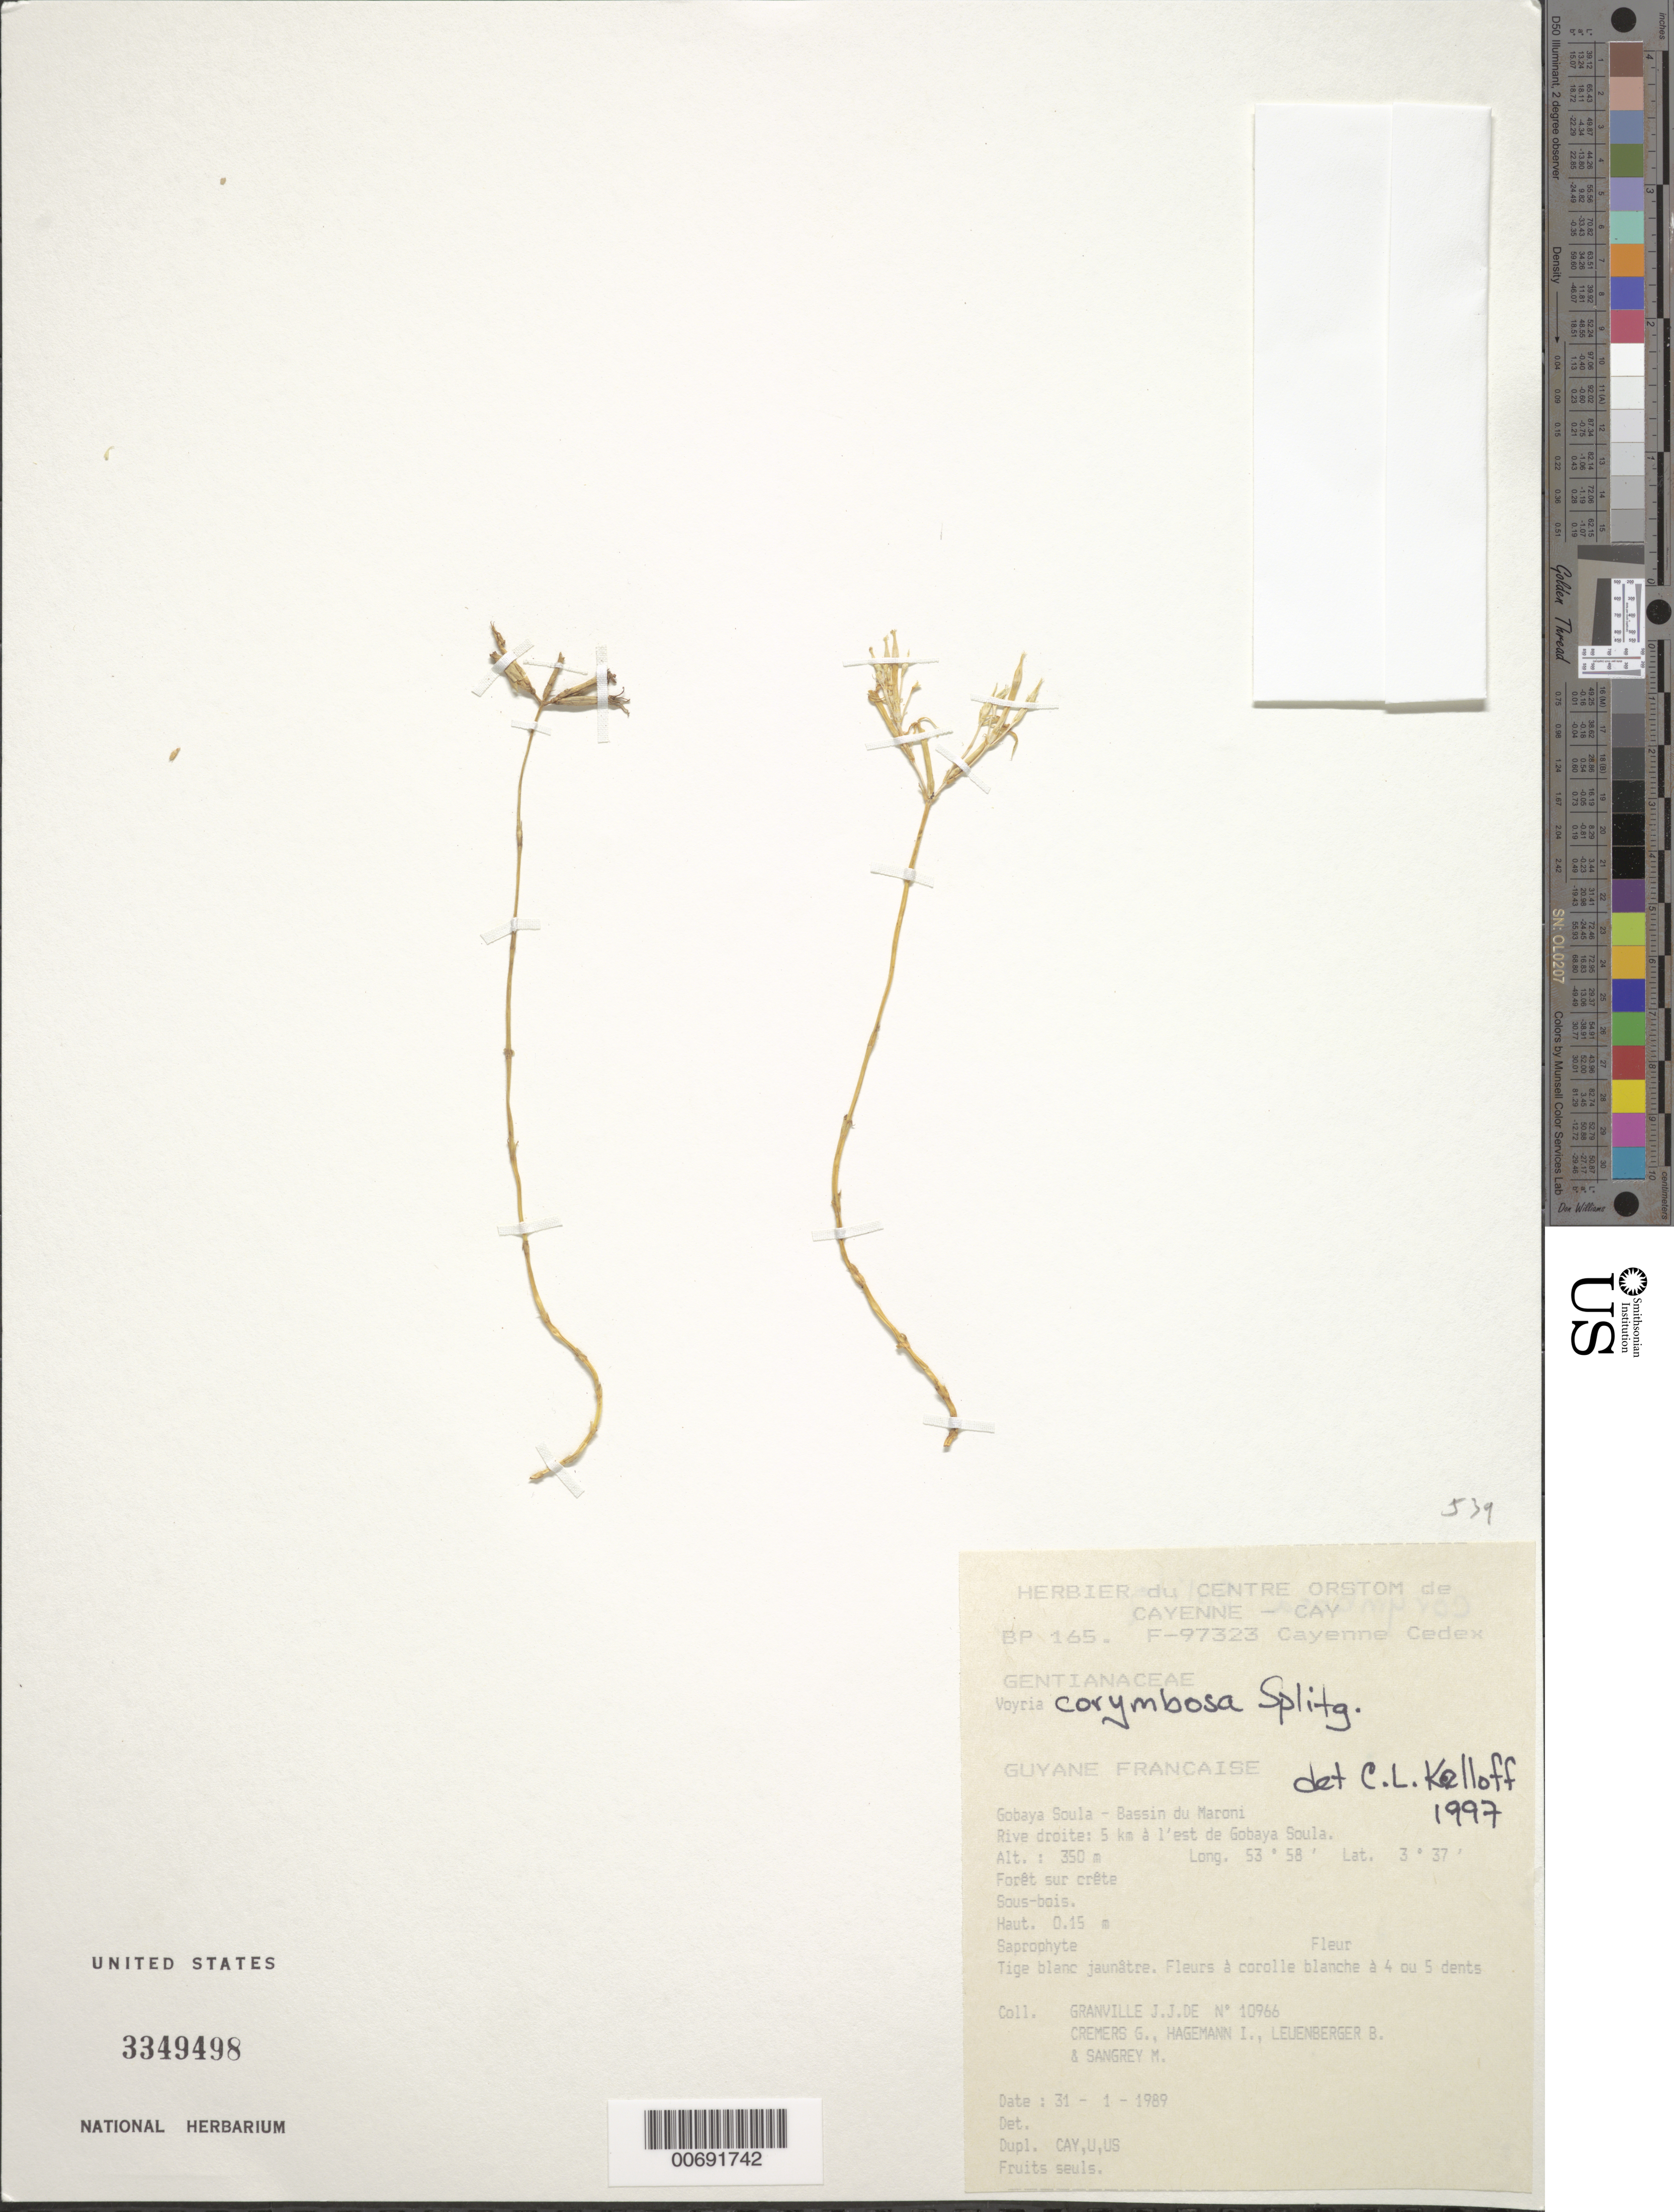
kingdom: Plantae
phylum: Tracheophyta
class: Magnoliopsida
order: Gentianales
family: Gentianaceae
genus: Voyria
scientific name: Voyria corymbosa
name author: Splitg.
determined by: Kelloff, Carol L., (US), Smithsonian Institution - National Museum of Natural History (UNITED STATES)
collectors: J.-J. de Granville, G. Cremers, J. Hagemann, B. E. Leuenberger & M. S. Sangrey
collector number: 10966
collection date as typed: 31-Jan-89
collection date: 1989-01-31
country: French Guiana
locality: Gobaya Soula, Bassin du Maroni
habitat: Forêt sur crete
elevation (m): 350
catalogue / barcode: US 3349498